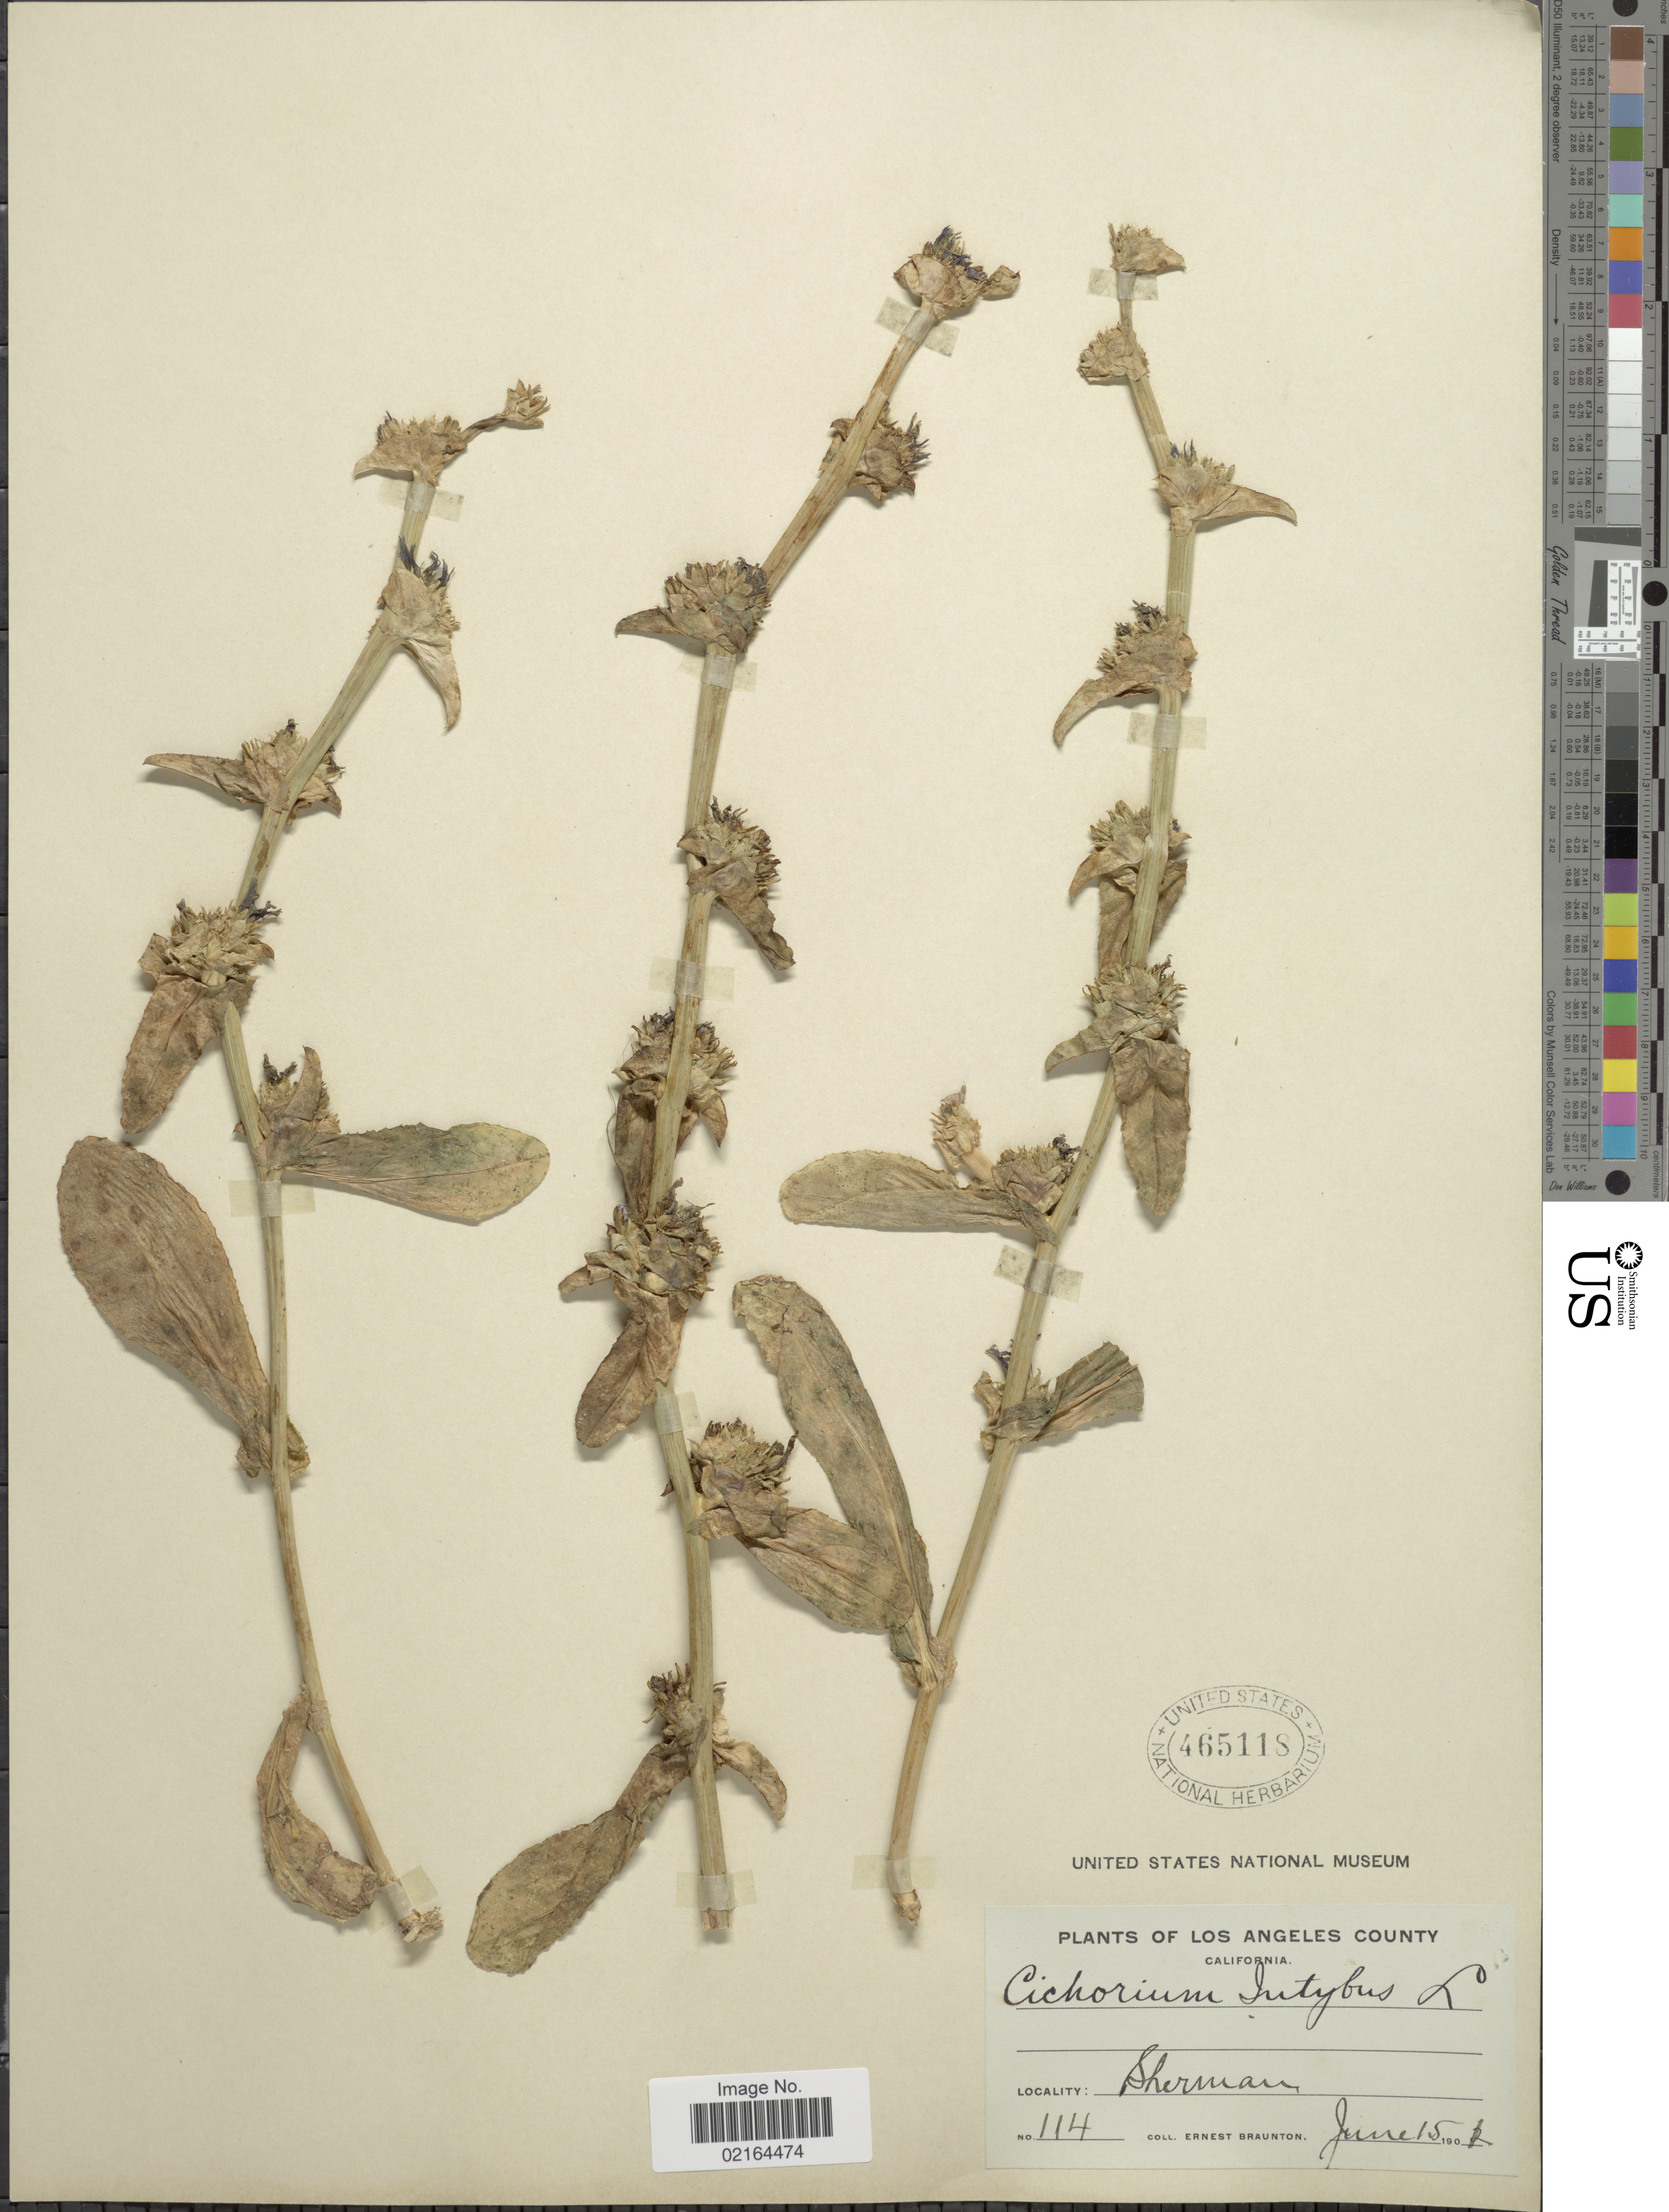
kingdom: Plantae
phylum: Tracheophyta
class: Magnoliopsida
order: Asterales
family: Asteraceae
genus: Cichorium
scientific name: Cichorium intybus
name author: L.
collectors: E. Braunton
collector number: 114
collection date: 1901-06-15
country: United States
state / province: California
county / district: Los Angeles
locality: Los Angeles City, California, Sherman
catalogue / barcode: US 465118